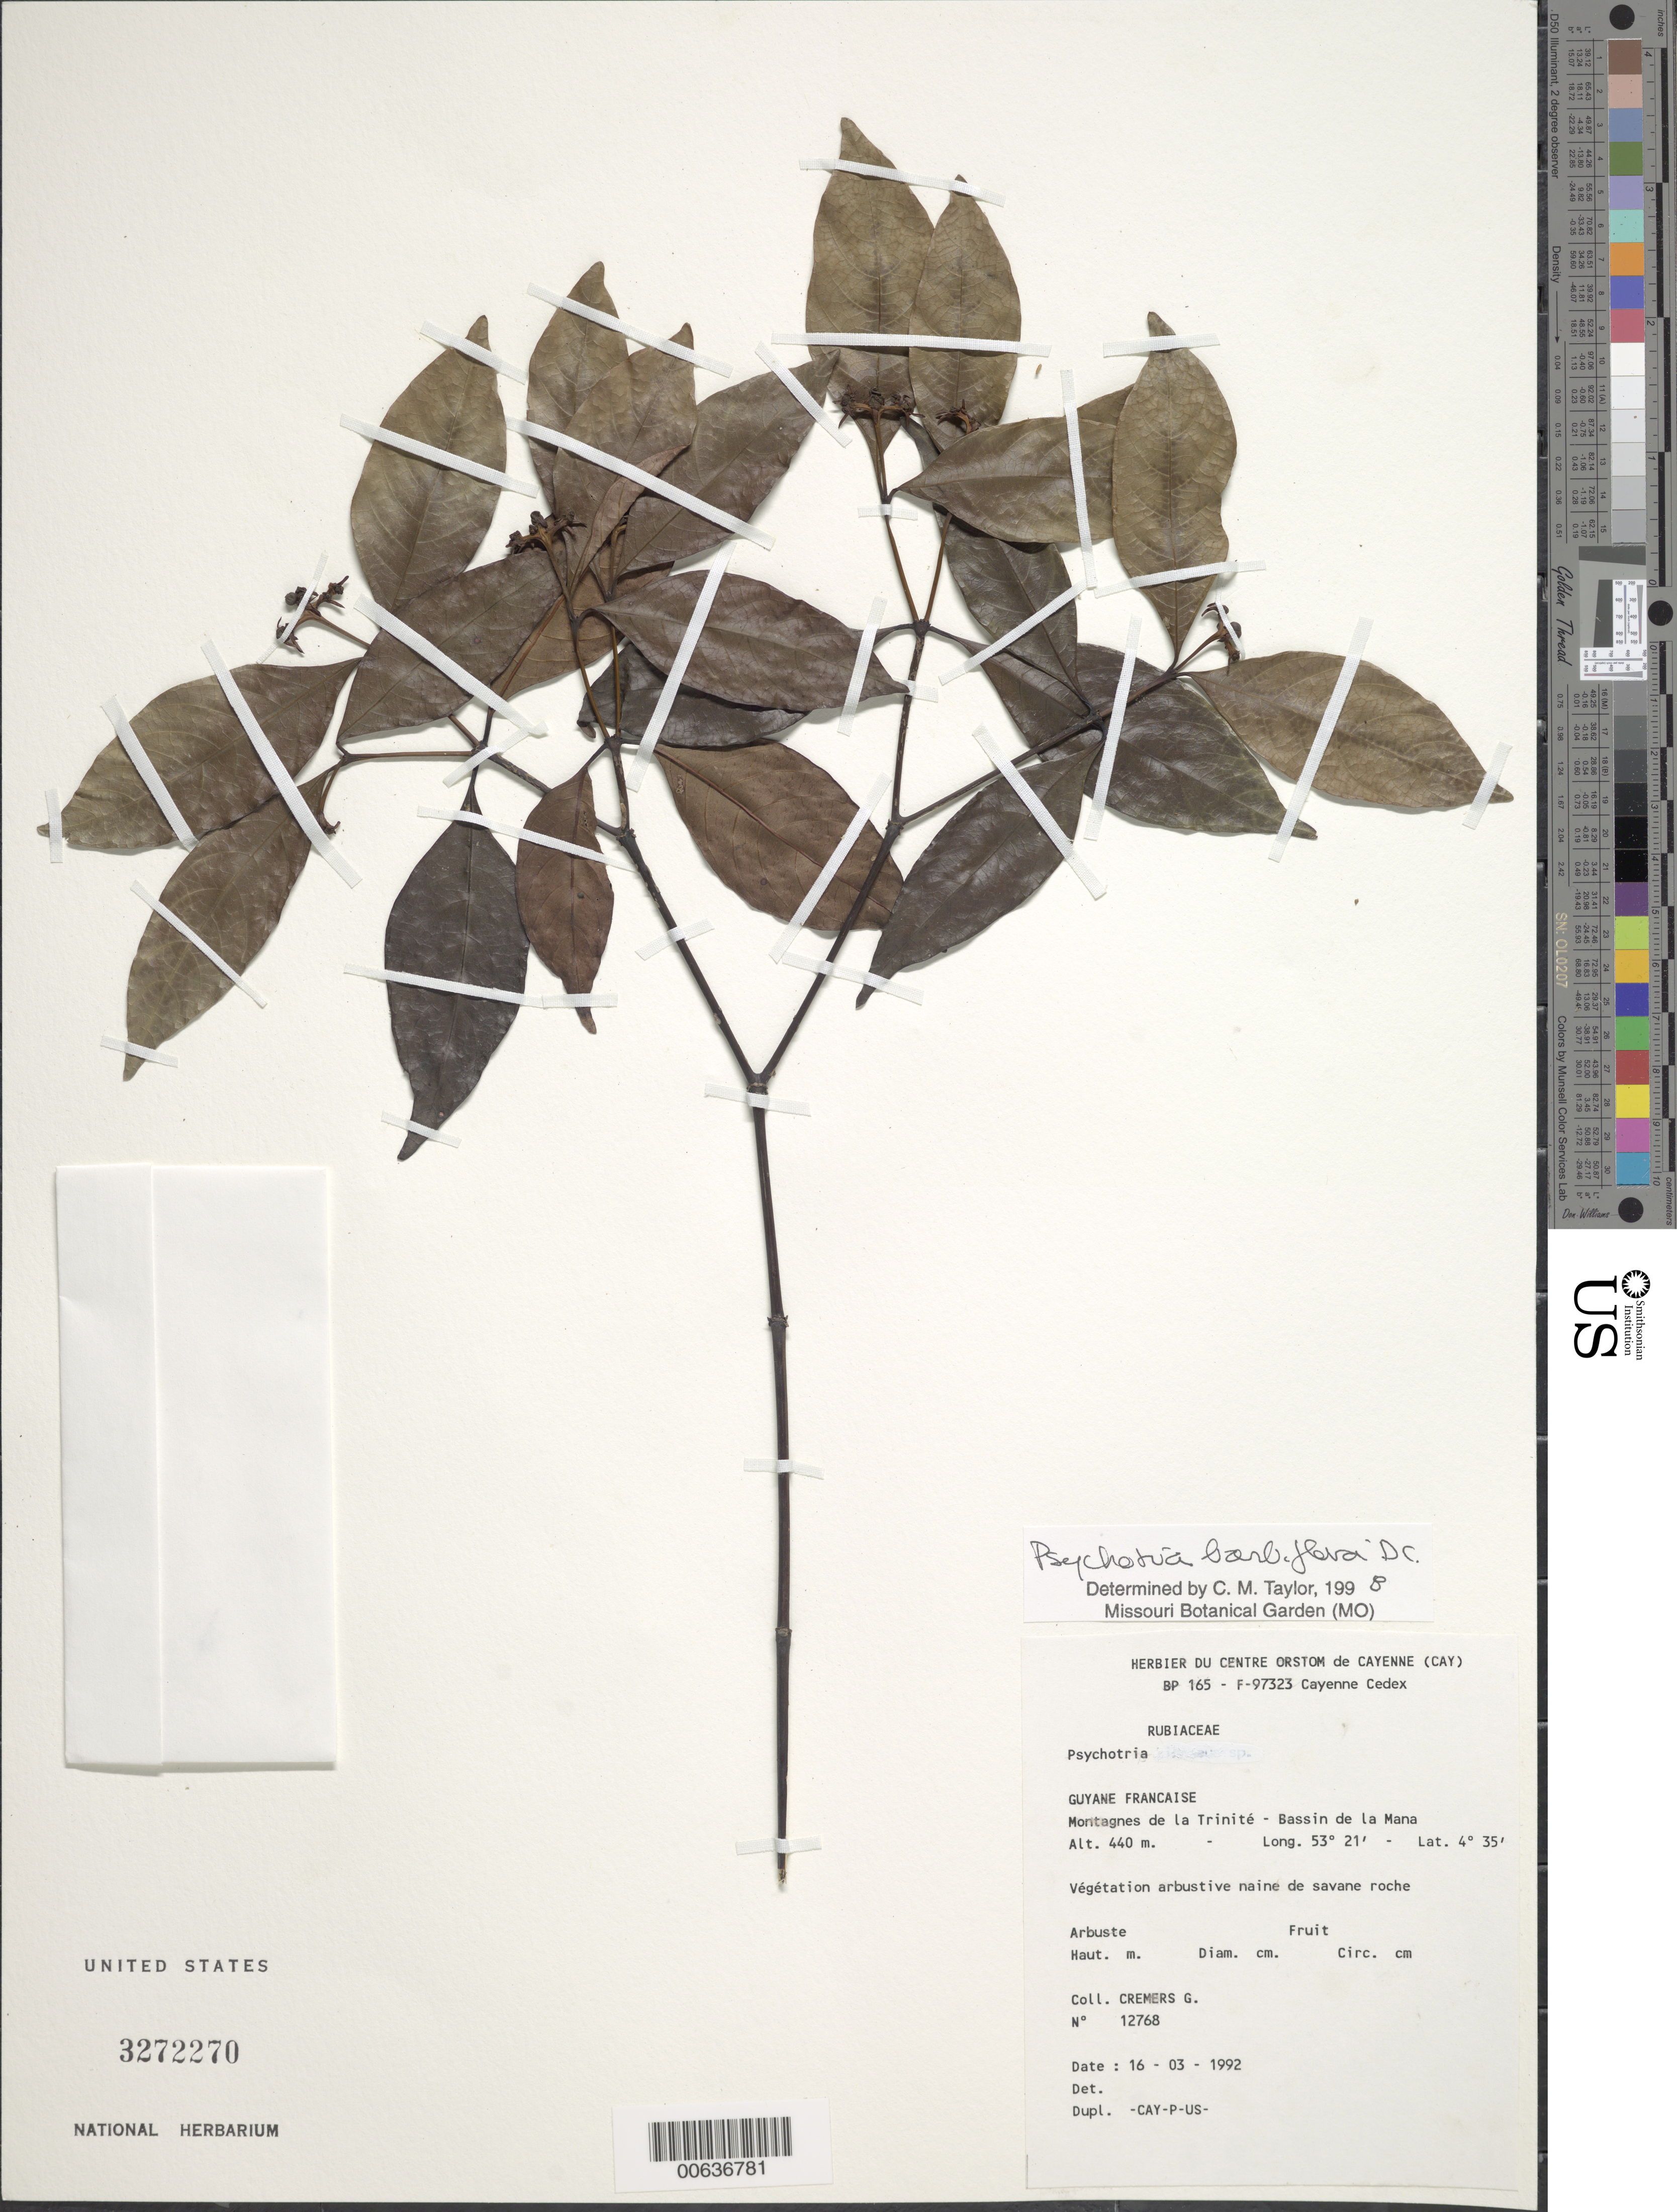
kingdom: Plantae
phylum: Tracheophyta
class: Magnoliopsida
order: Gentianales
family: Rubiaceae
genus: Palicourea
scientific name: Palicourea hoffmannseggiana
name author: (Roem. & Schult.) Borhidi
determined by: Kirkbride, J. H., Jr.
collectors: G. Cremers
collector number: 12768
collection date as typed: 16-Mar-92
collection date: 1992-03-16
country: French Guiana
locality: Montagnes de la Trinité, Bassin de la Mana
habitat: Vegetation arbustieve naine de savane roche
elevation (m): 440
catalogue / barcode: US 3272270